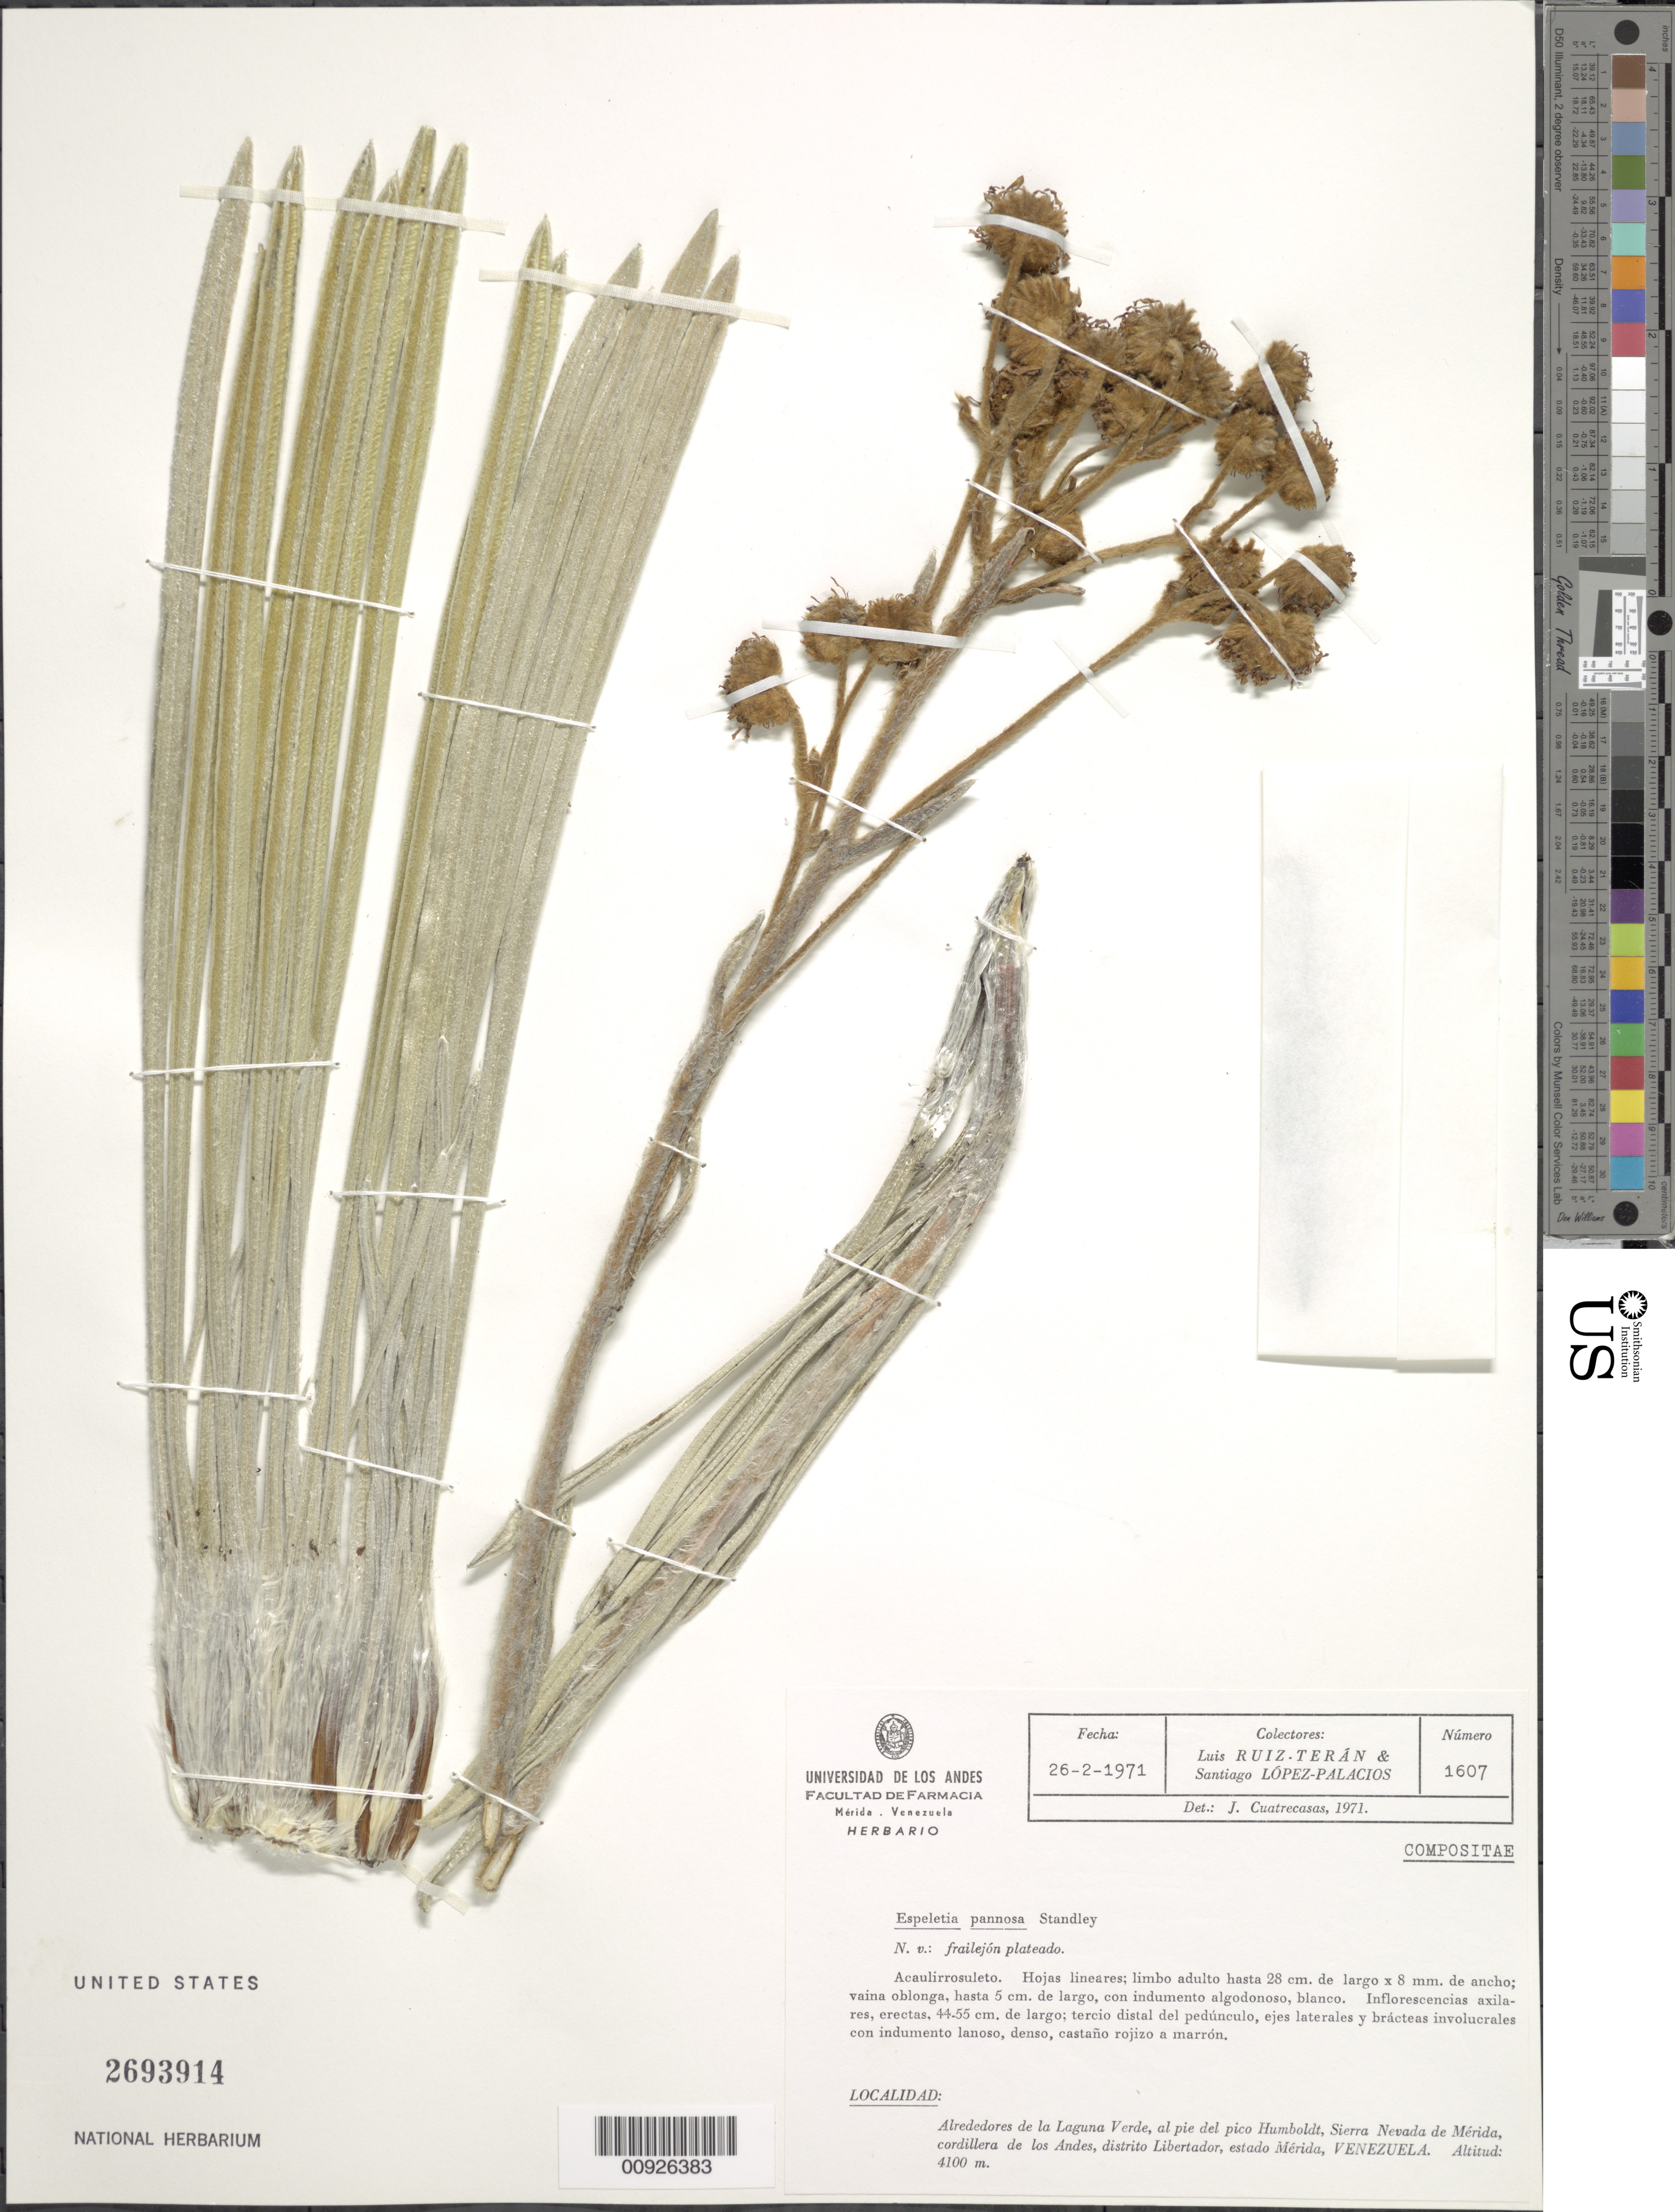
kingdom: Plantae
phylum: Tracheophyta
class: Magnoliopsida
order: Asterales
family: Asteraceae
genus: Espeletiopsis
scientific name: Espeletiopsis pannosa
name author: (Standl.) Cuatrec.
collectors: L. E. Ruíz-Terán & M. López Figueiras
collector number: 1607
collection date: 1971-02-26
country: Venezuela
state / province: Mérida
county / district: Libertador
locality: Alrededores de la Laguna Verde, al pie del pico Humboldt, Sierra Nevada de Mérida, cordillera de los Andes.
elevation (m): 4100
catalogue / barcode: US 2693914